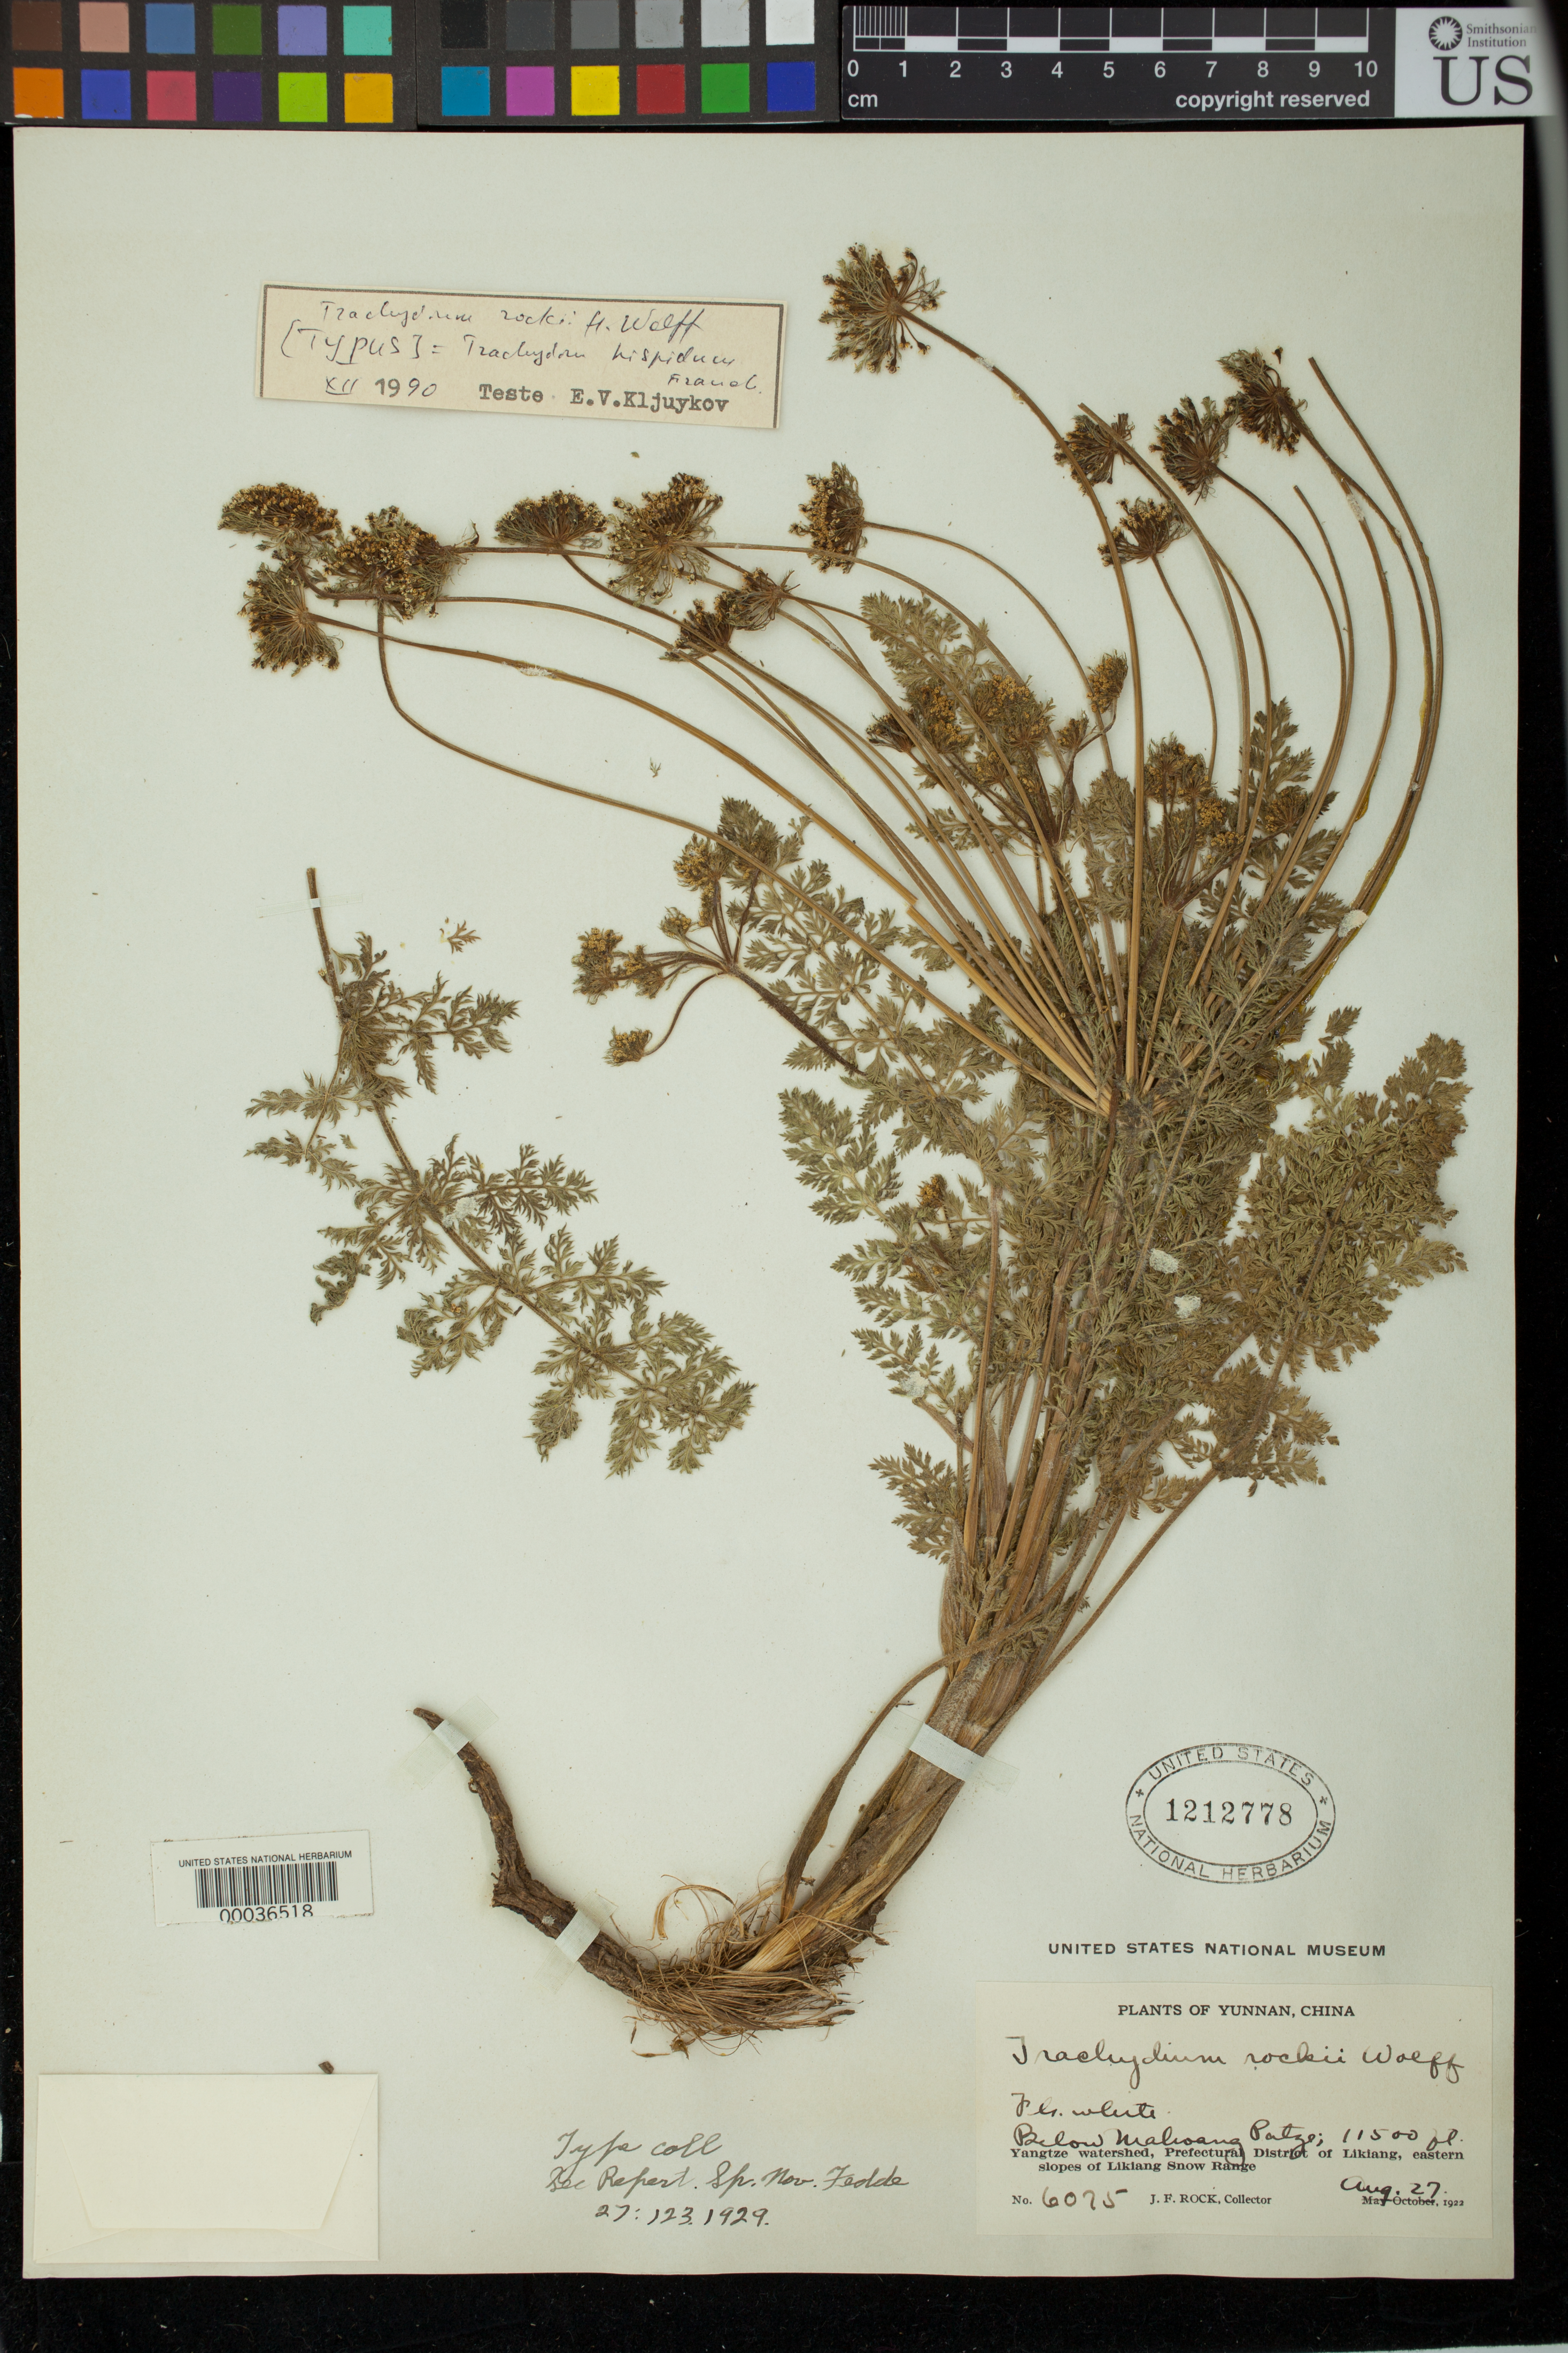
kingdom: Plantae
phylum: Tracheophyta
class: Magnoliopsida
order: Apiales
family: Apiaceae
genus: Trachydium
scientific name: Trachydium rockii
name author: H. Wolff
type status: Isotype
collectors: J. F. Rock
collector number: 6075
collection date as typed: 27 Aug 1922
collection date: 1922-08-27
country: China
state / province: Yunnan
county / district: Likiang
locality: Yangtze watershed, eastern slopes of Li-chiang Snow Range, below Malwang Patze.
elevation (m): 3505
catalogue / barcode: US 1212778